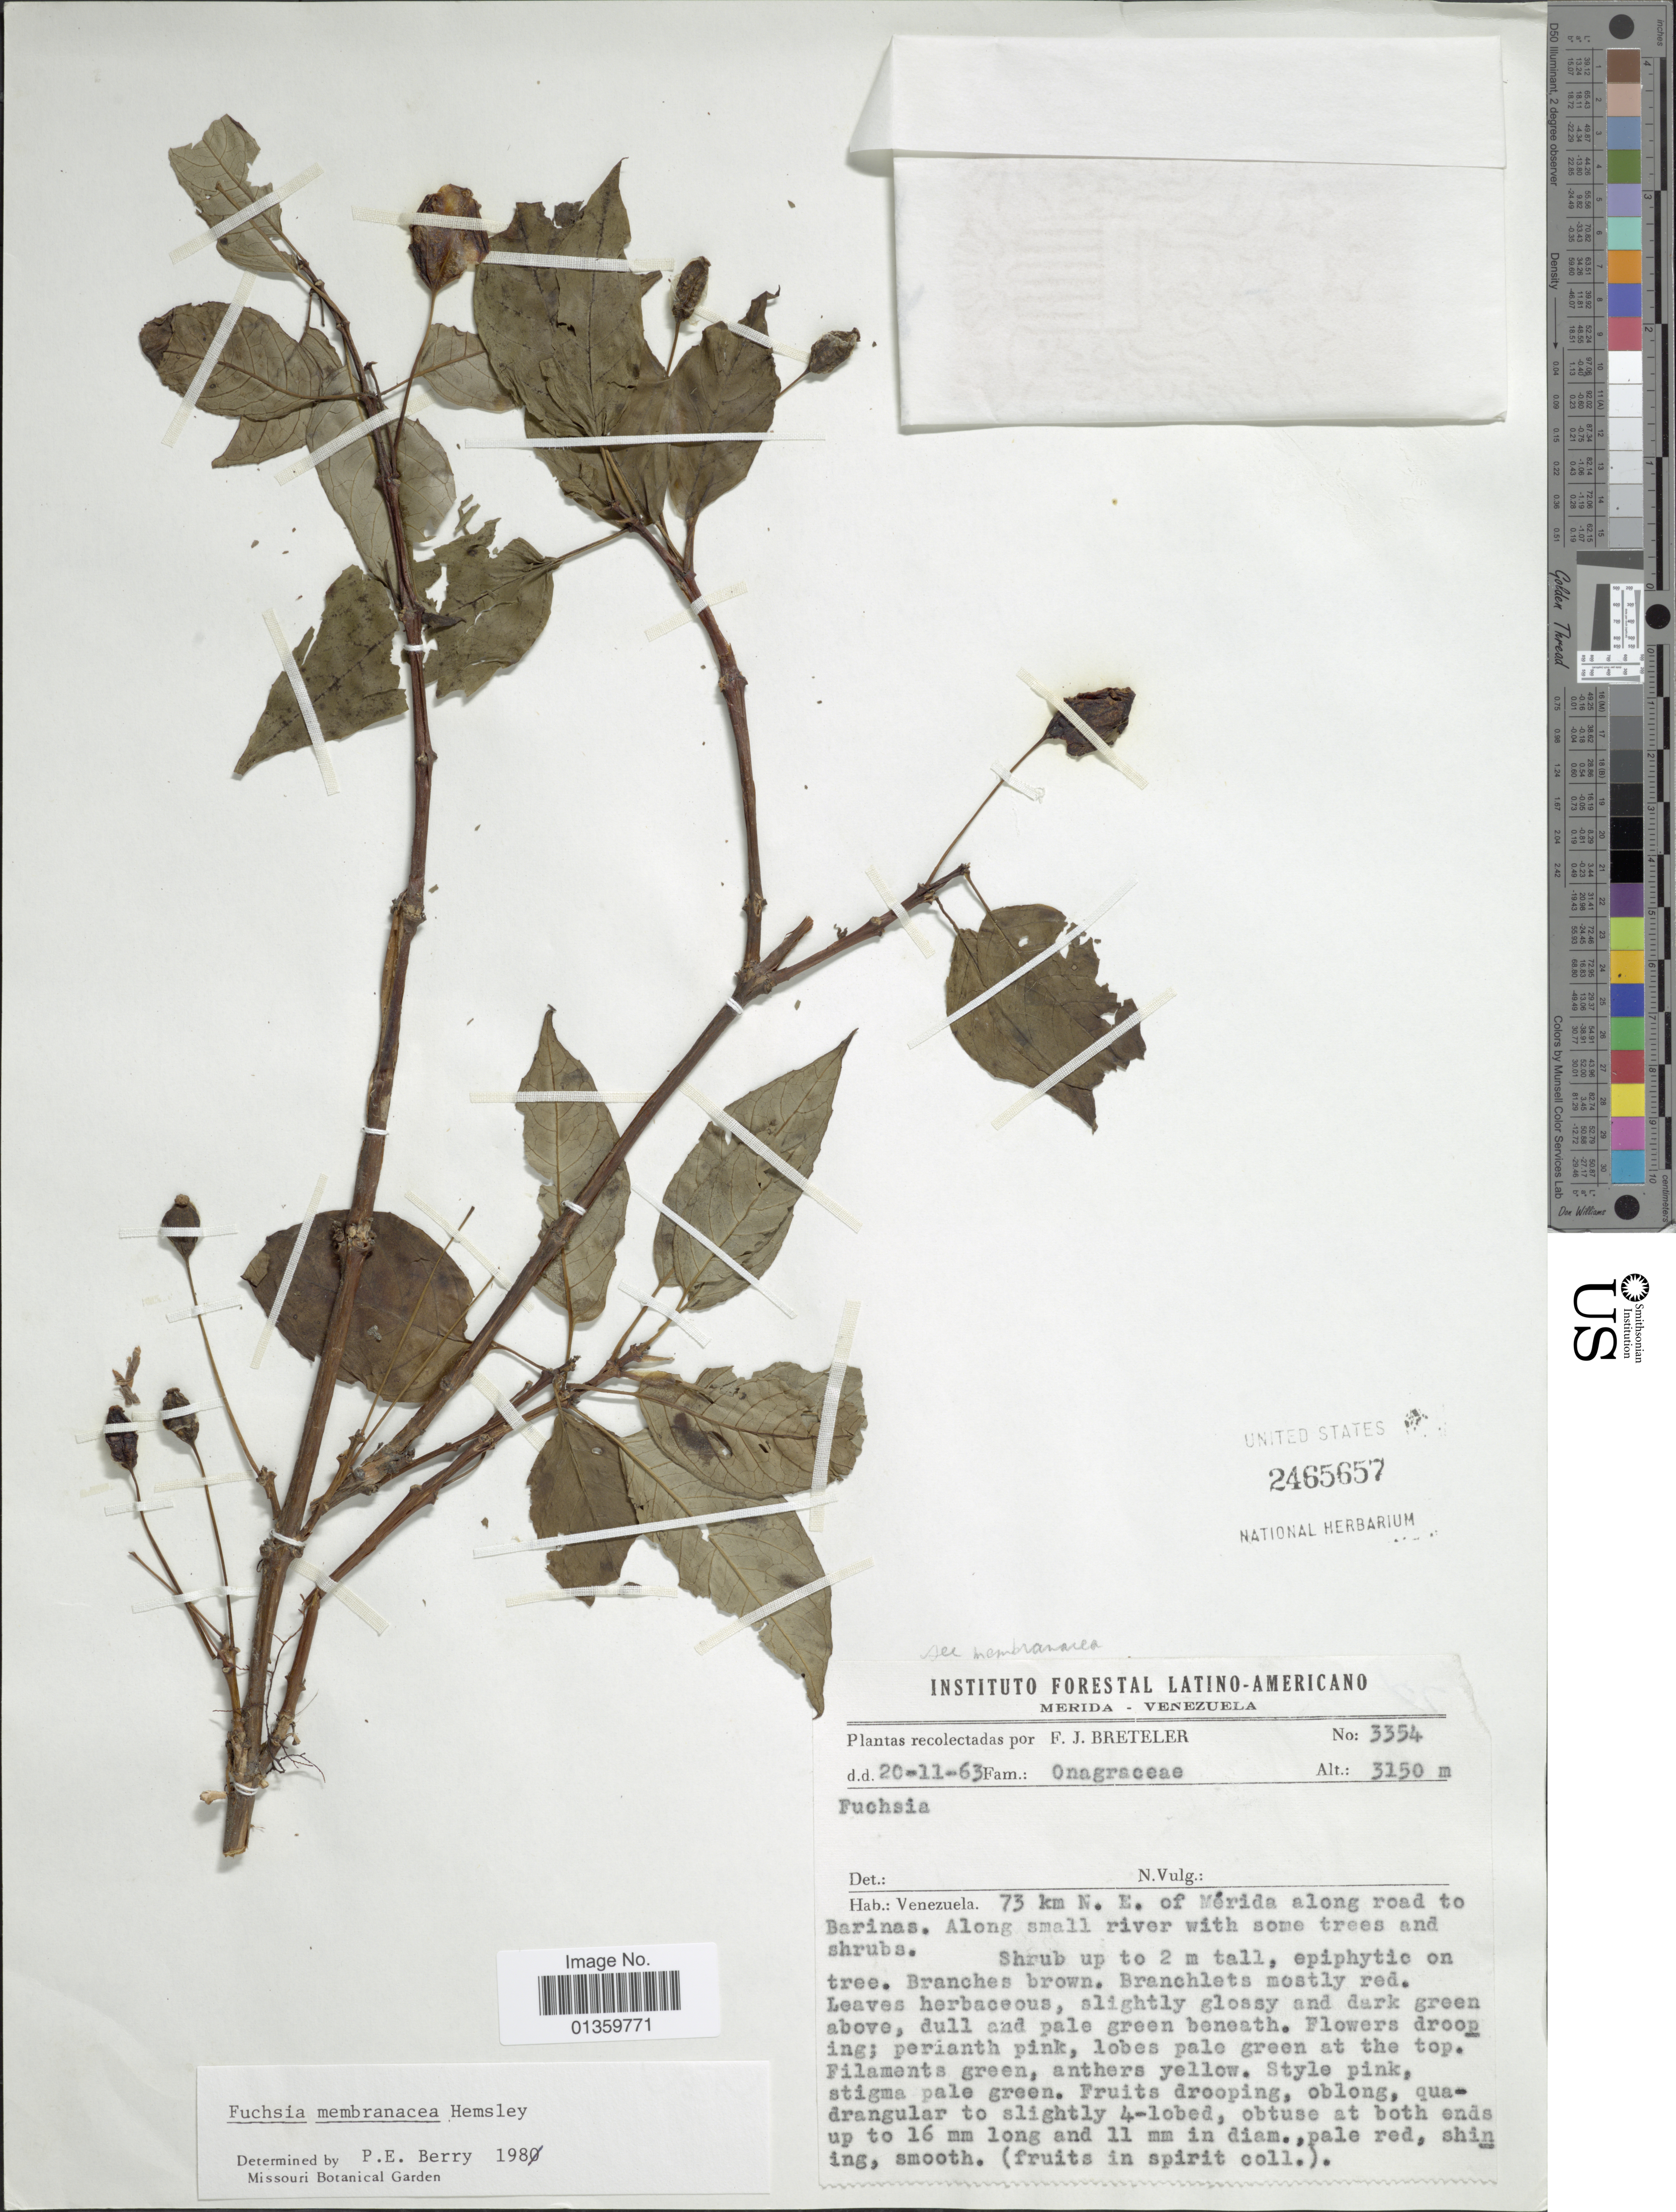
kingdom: Plantae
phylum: Tracheophyta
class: Magnoliopsida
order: Myrtales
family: Onagraceae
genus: Fuchsia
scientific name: Fuchsia membranacea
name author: Hemsl.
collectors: F. J. Breteler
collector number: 3354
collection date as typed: Transcribed d/m/y: 20/11/63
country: Venezuela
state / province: Mérida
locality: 73 km N. E. of Mérida along road to Barinas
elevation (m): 3150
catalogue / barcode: US 2465657